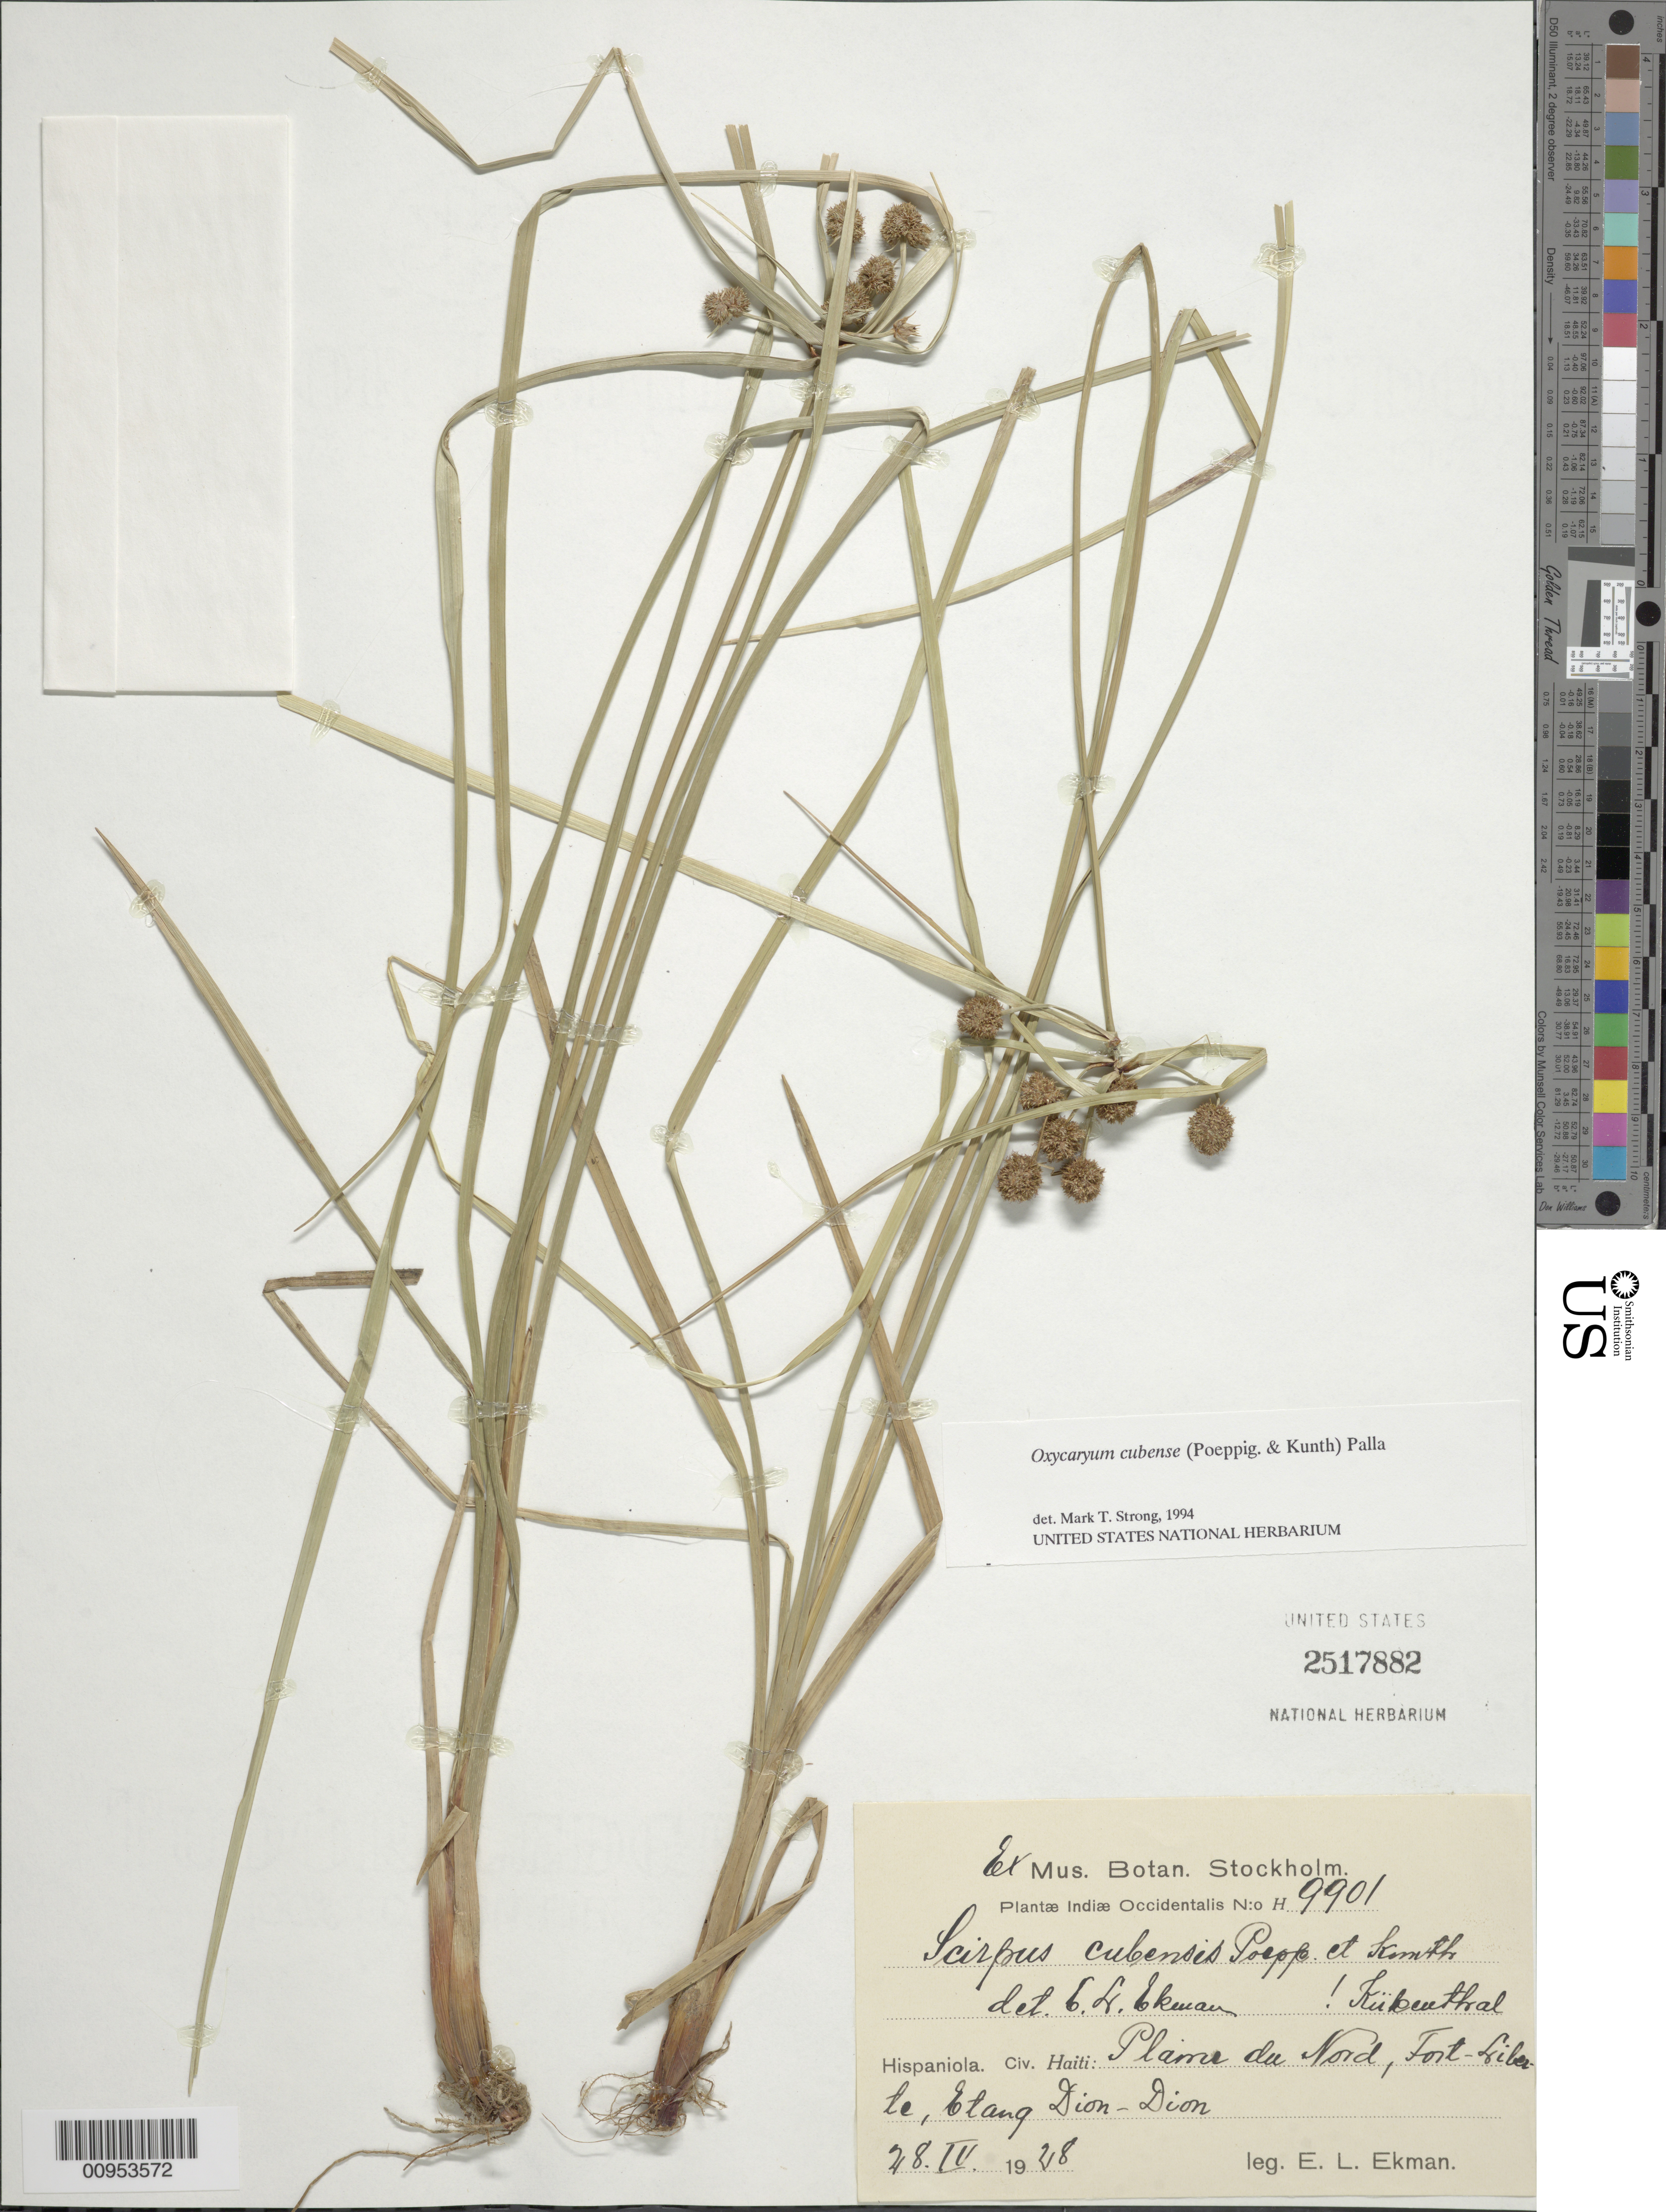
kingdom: Plantae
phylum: Tracheophyta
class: Liliopsida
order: Poales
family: Cyperaceae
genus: Cyperus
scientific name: Cyperus blepharoleptos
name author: Steud.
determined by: Strong, M. T., (US), Smithsonian Institution - National Museum of Natural History (UNITED STATES)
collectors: E. L. Ekman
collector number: H 9901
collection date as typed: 28 Apr 1928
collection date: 1928-04-28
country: Haiti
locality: Plaine du Nord, Fort Liberte, Etang Dion-Dion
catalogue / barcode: US 2517882